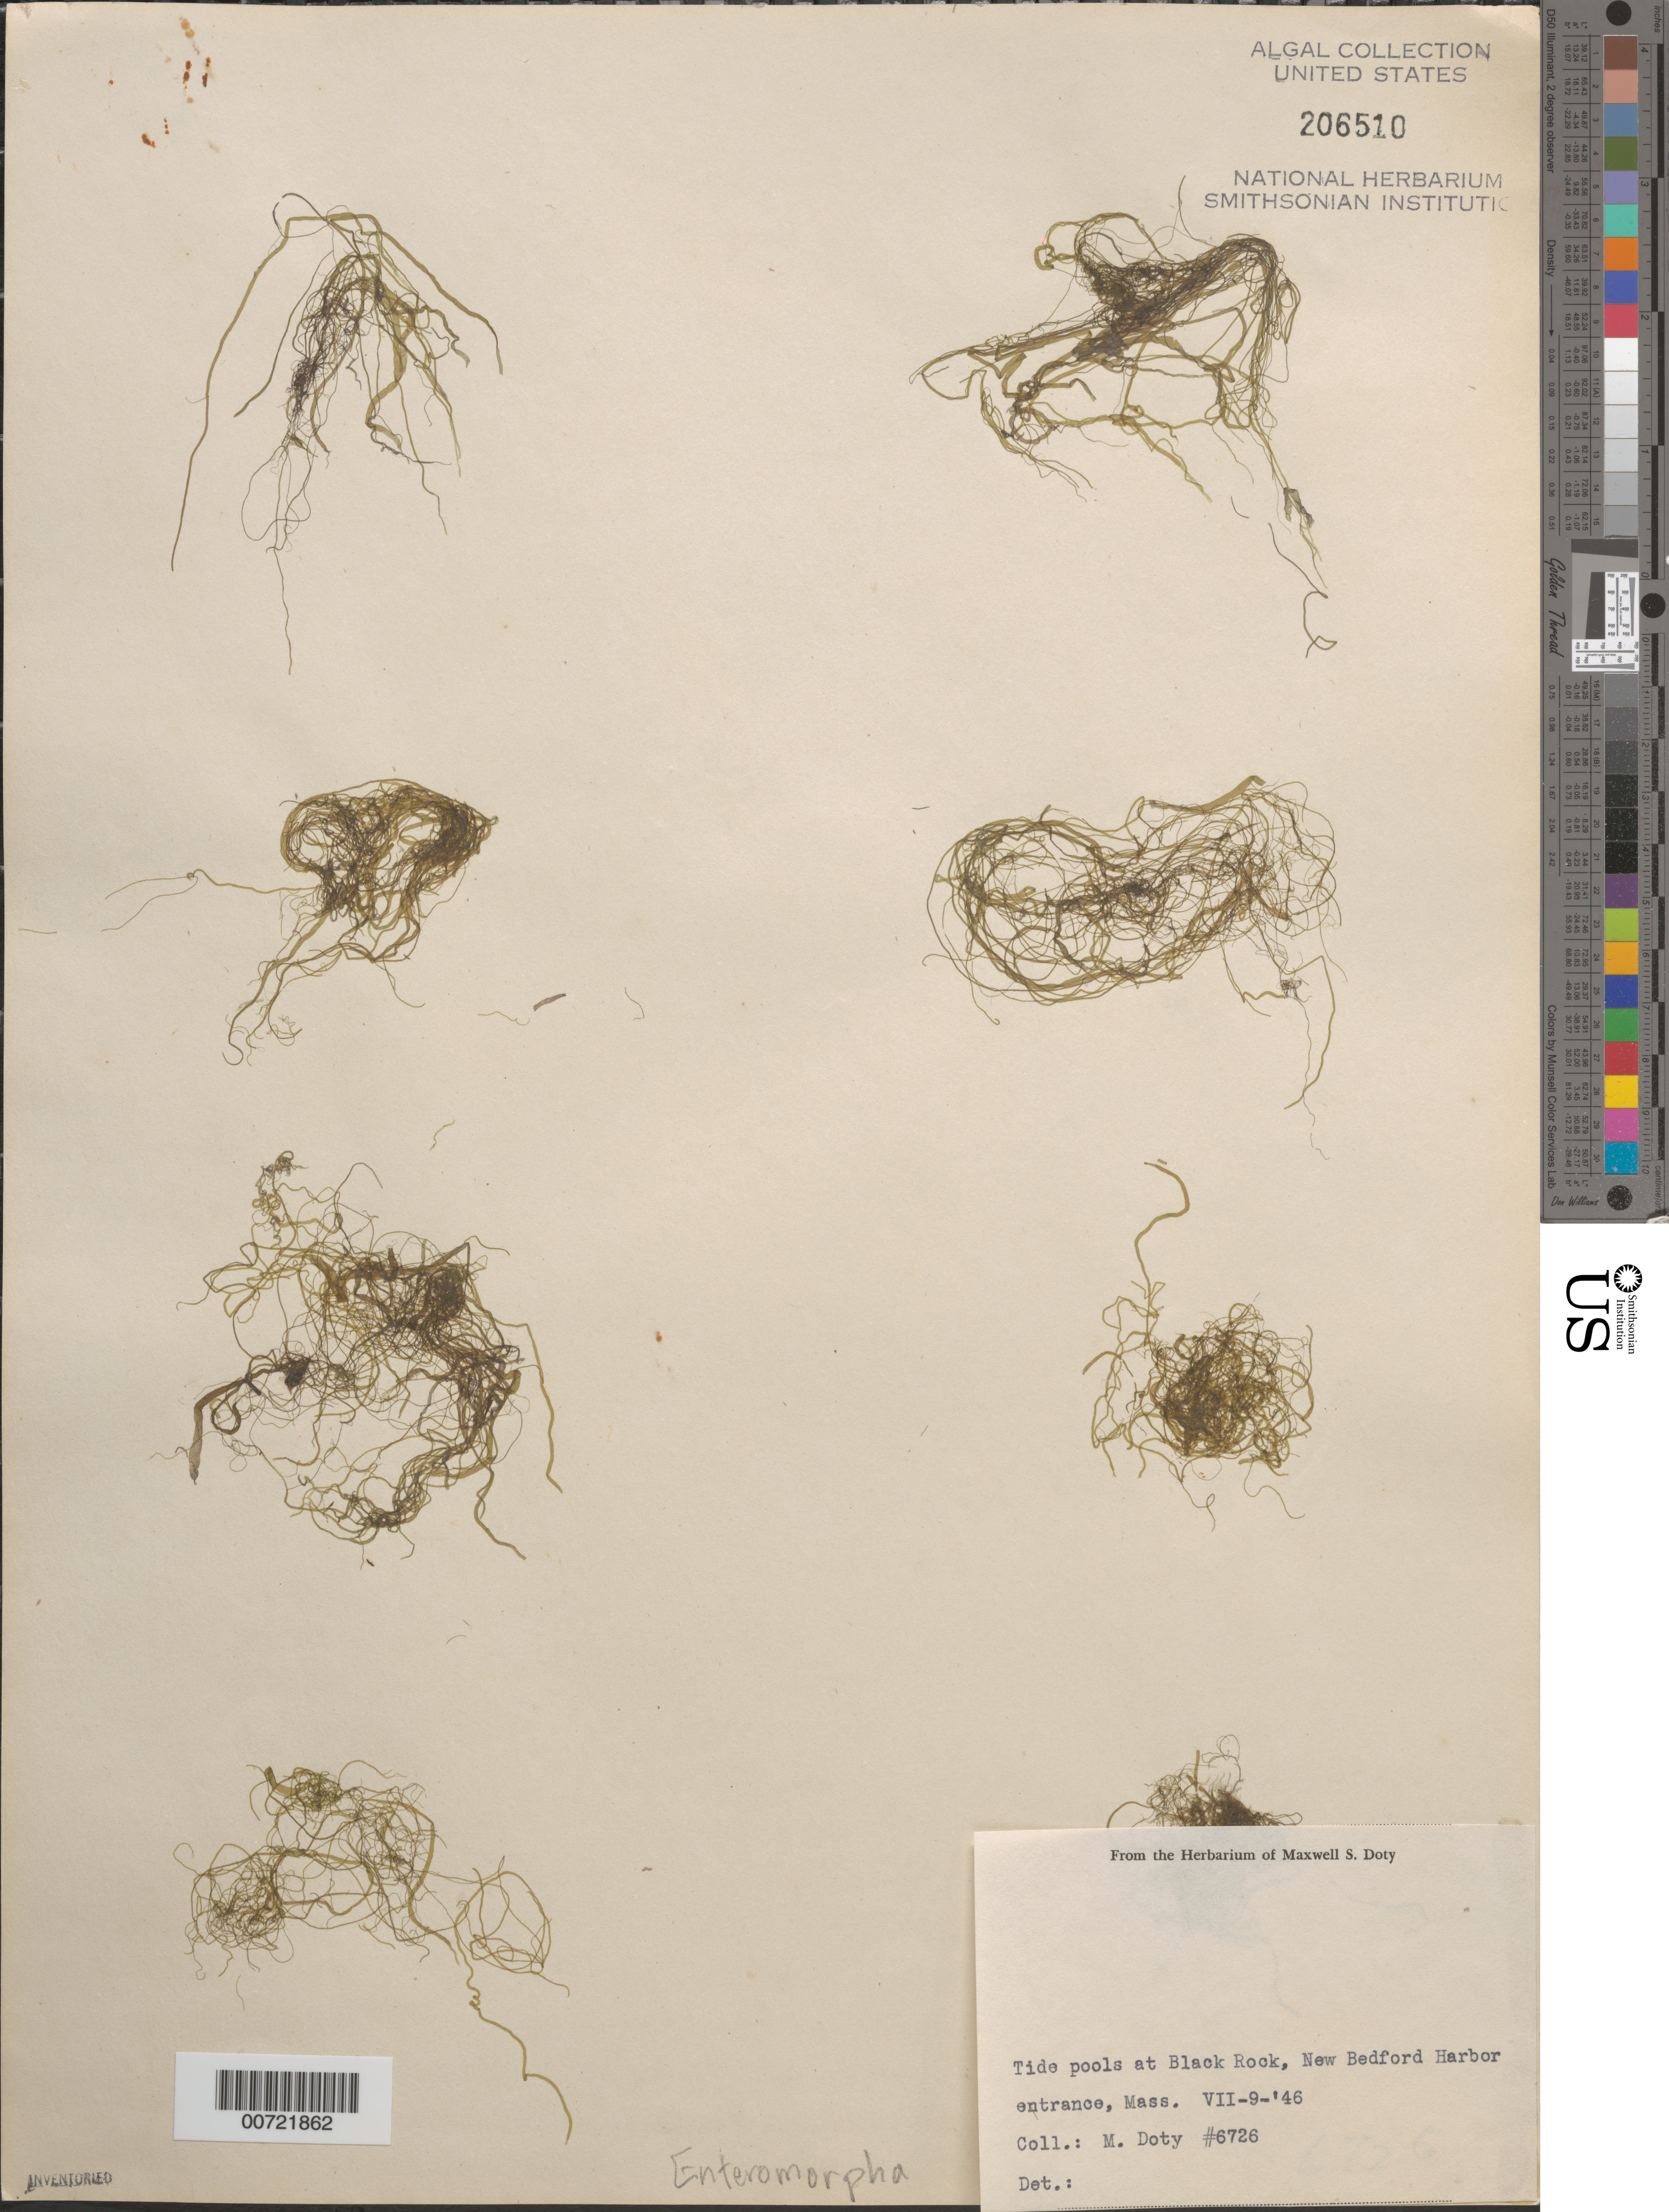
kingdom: Plantae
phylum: Chlorophyta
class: Ulvophyceae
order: Ulvales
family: Ulvaceae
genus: Ulva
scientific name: Ulva sp.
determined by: Algae name updating Project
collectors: M. S. Doty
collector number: MSD 6726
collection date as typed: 09 Jul 1946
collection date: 1946-07-09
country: United States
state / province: Massachusetts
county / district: Bristol County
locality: Black Rock, New Bedford Harbor entrance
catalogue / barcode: US 206510